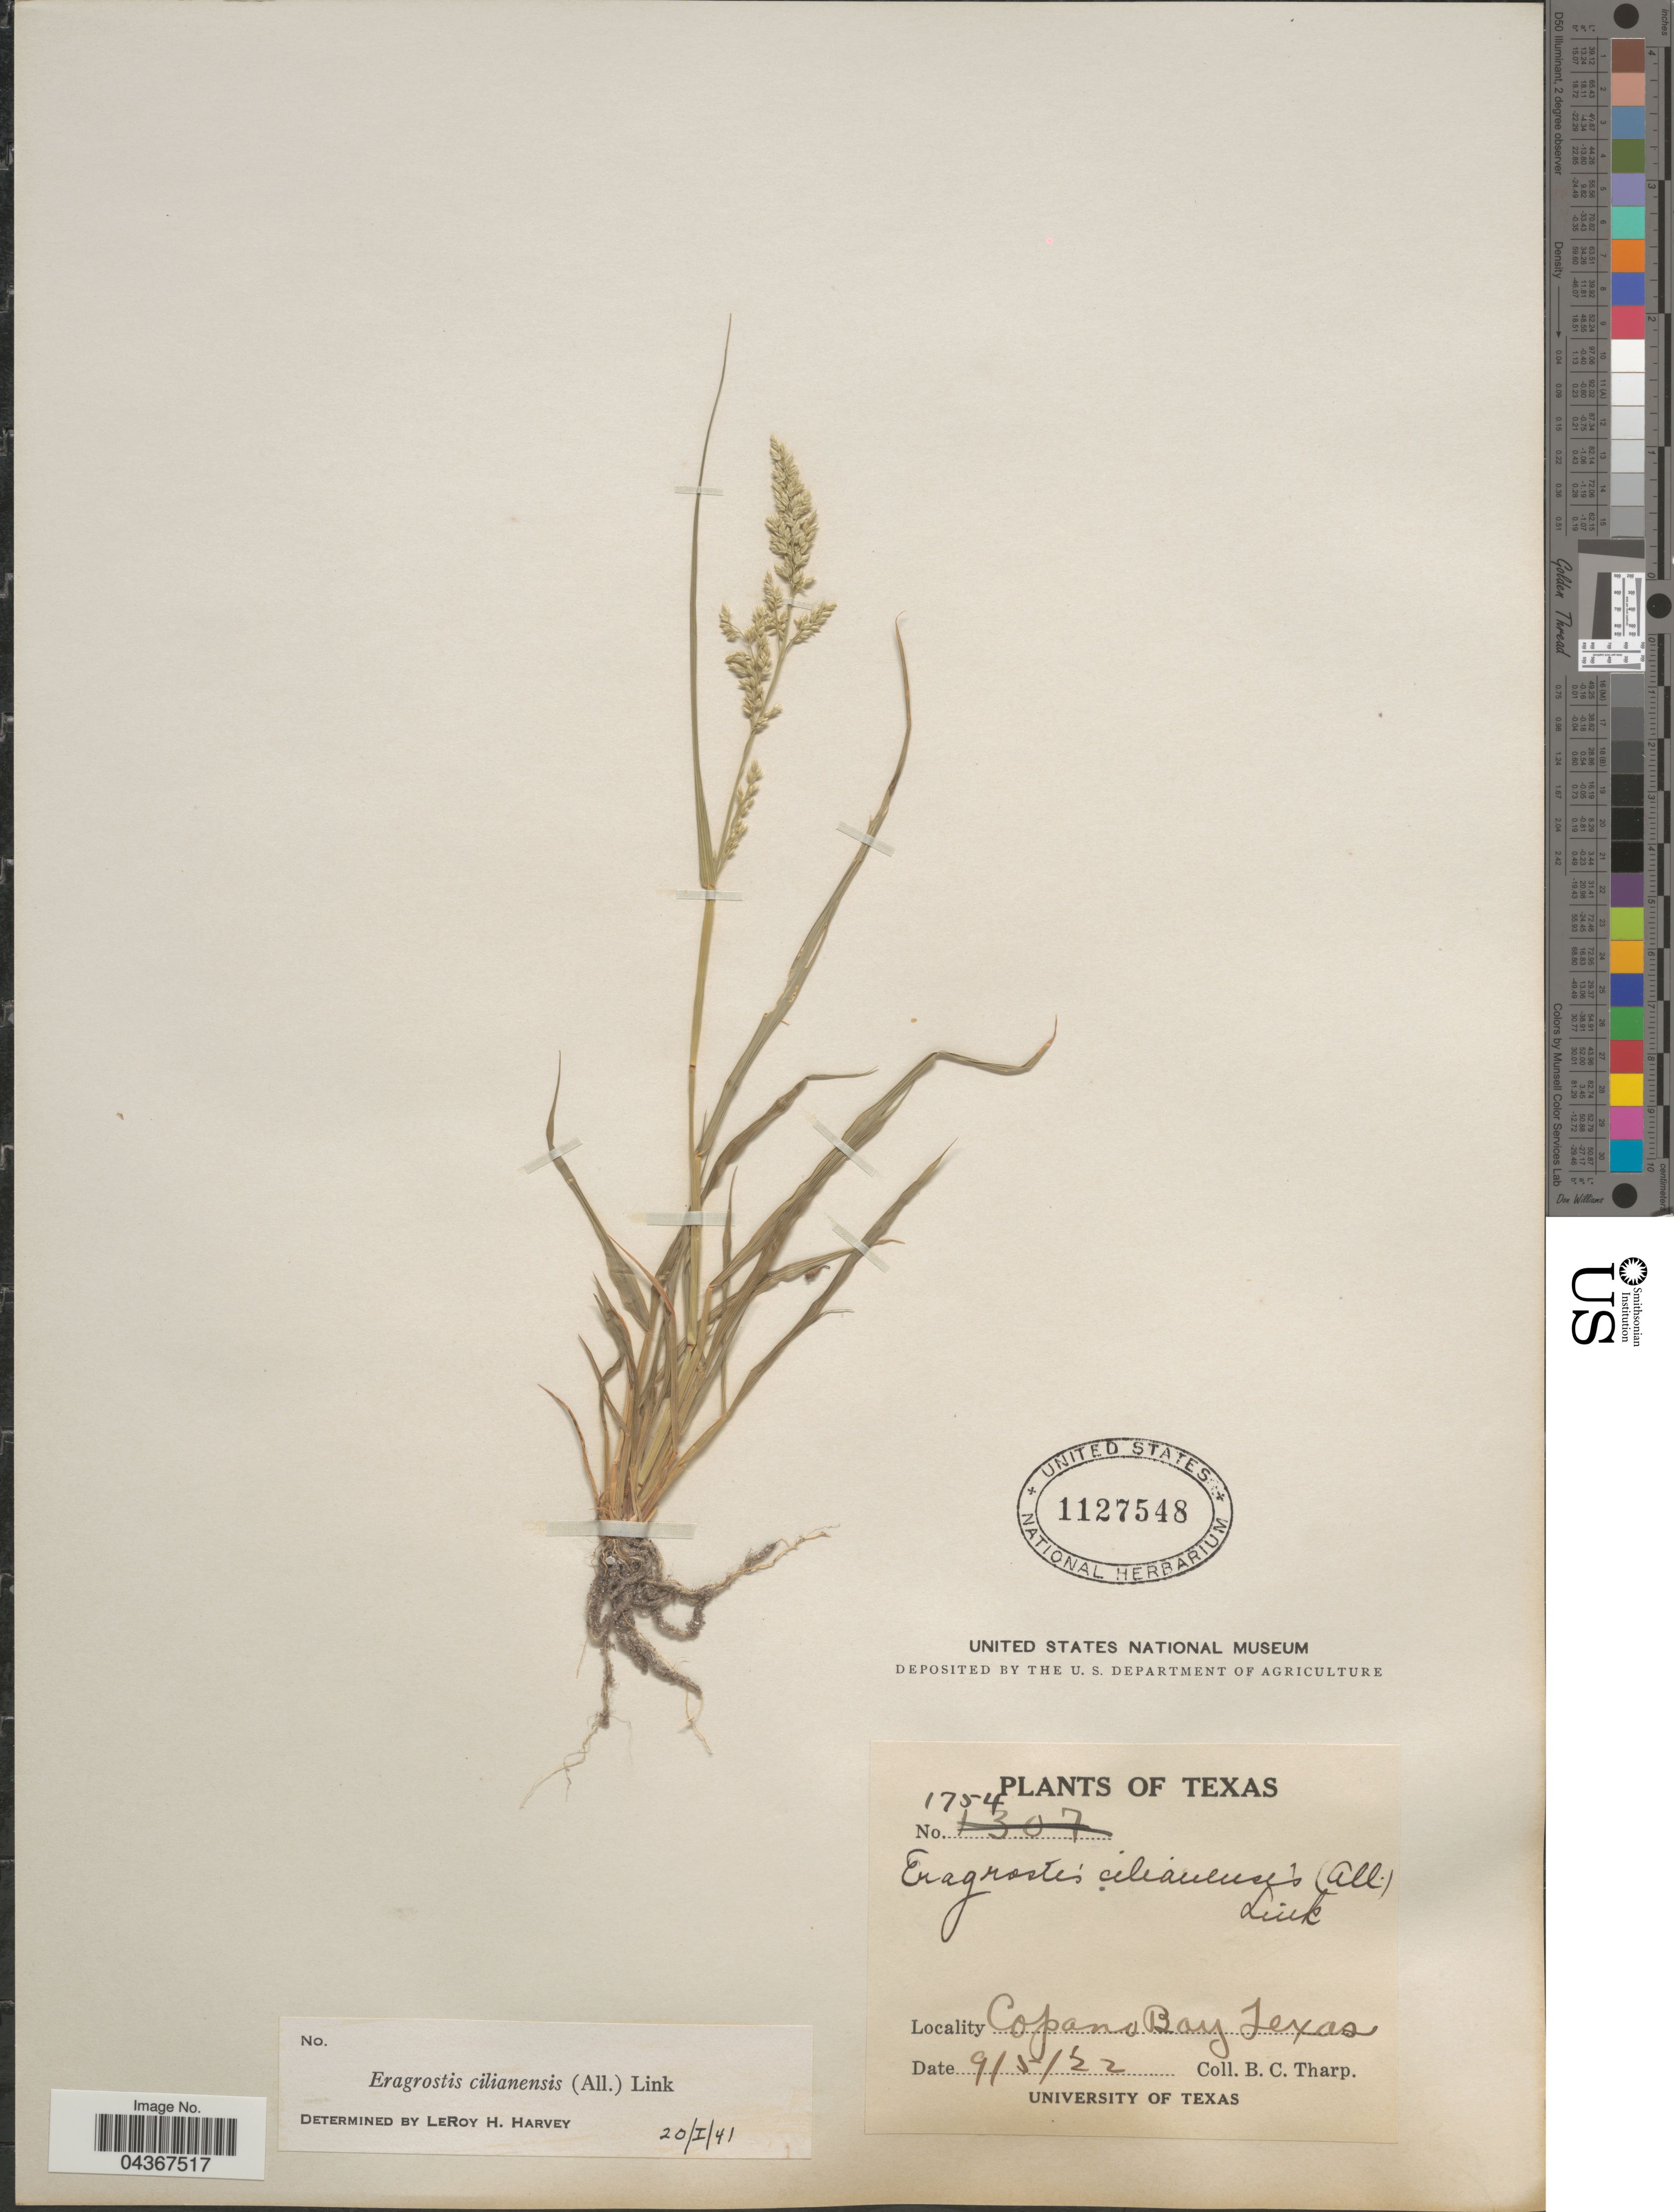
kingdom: Plantae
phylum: Tracheophyta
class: Liliopsida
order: Poales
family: Poaceae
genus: Eragrostis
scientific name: Eragrostis cilianensis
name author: (Bellardi) Vignolo ex Janch.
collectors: B. C. Tharp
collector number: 1754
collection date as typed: Transcribed d/m/y: 5/9/22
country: United States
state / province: Texas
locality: Copano Bay.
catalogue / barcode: US 1127548